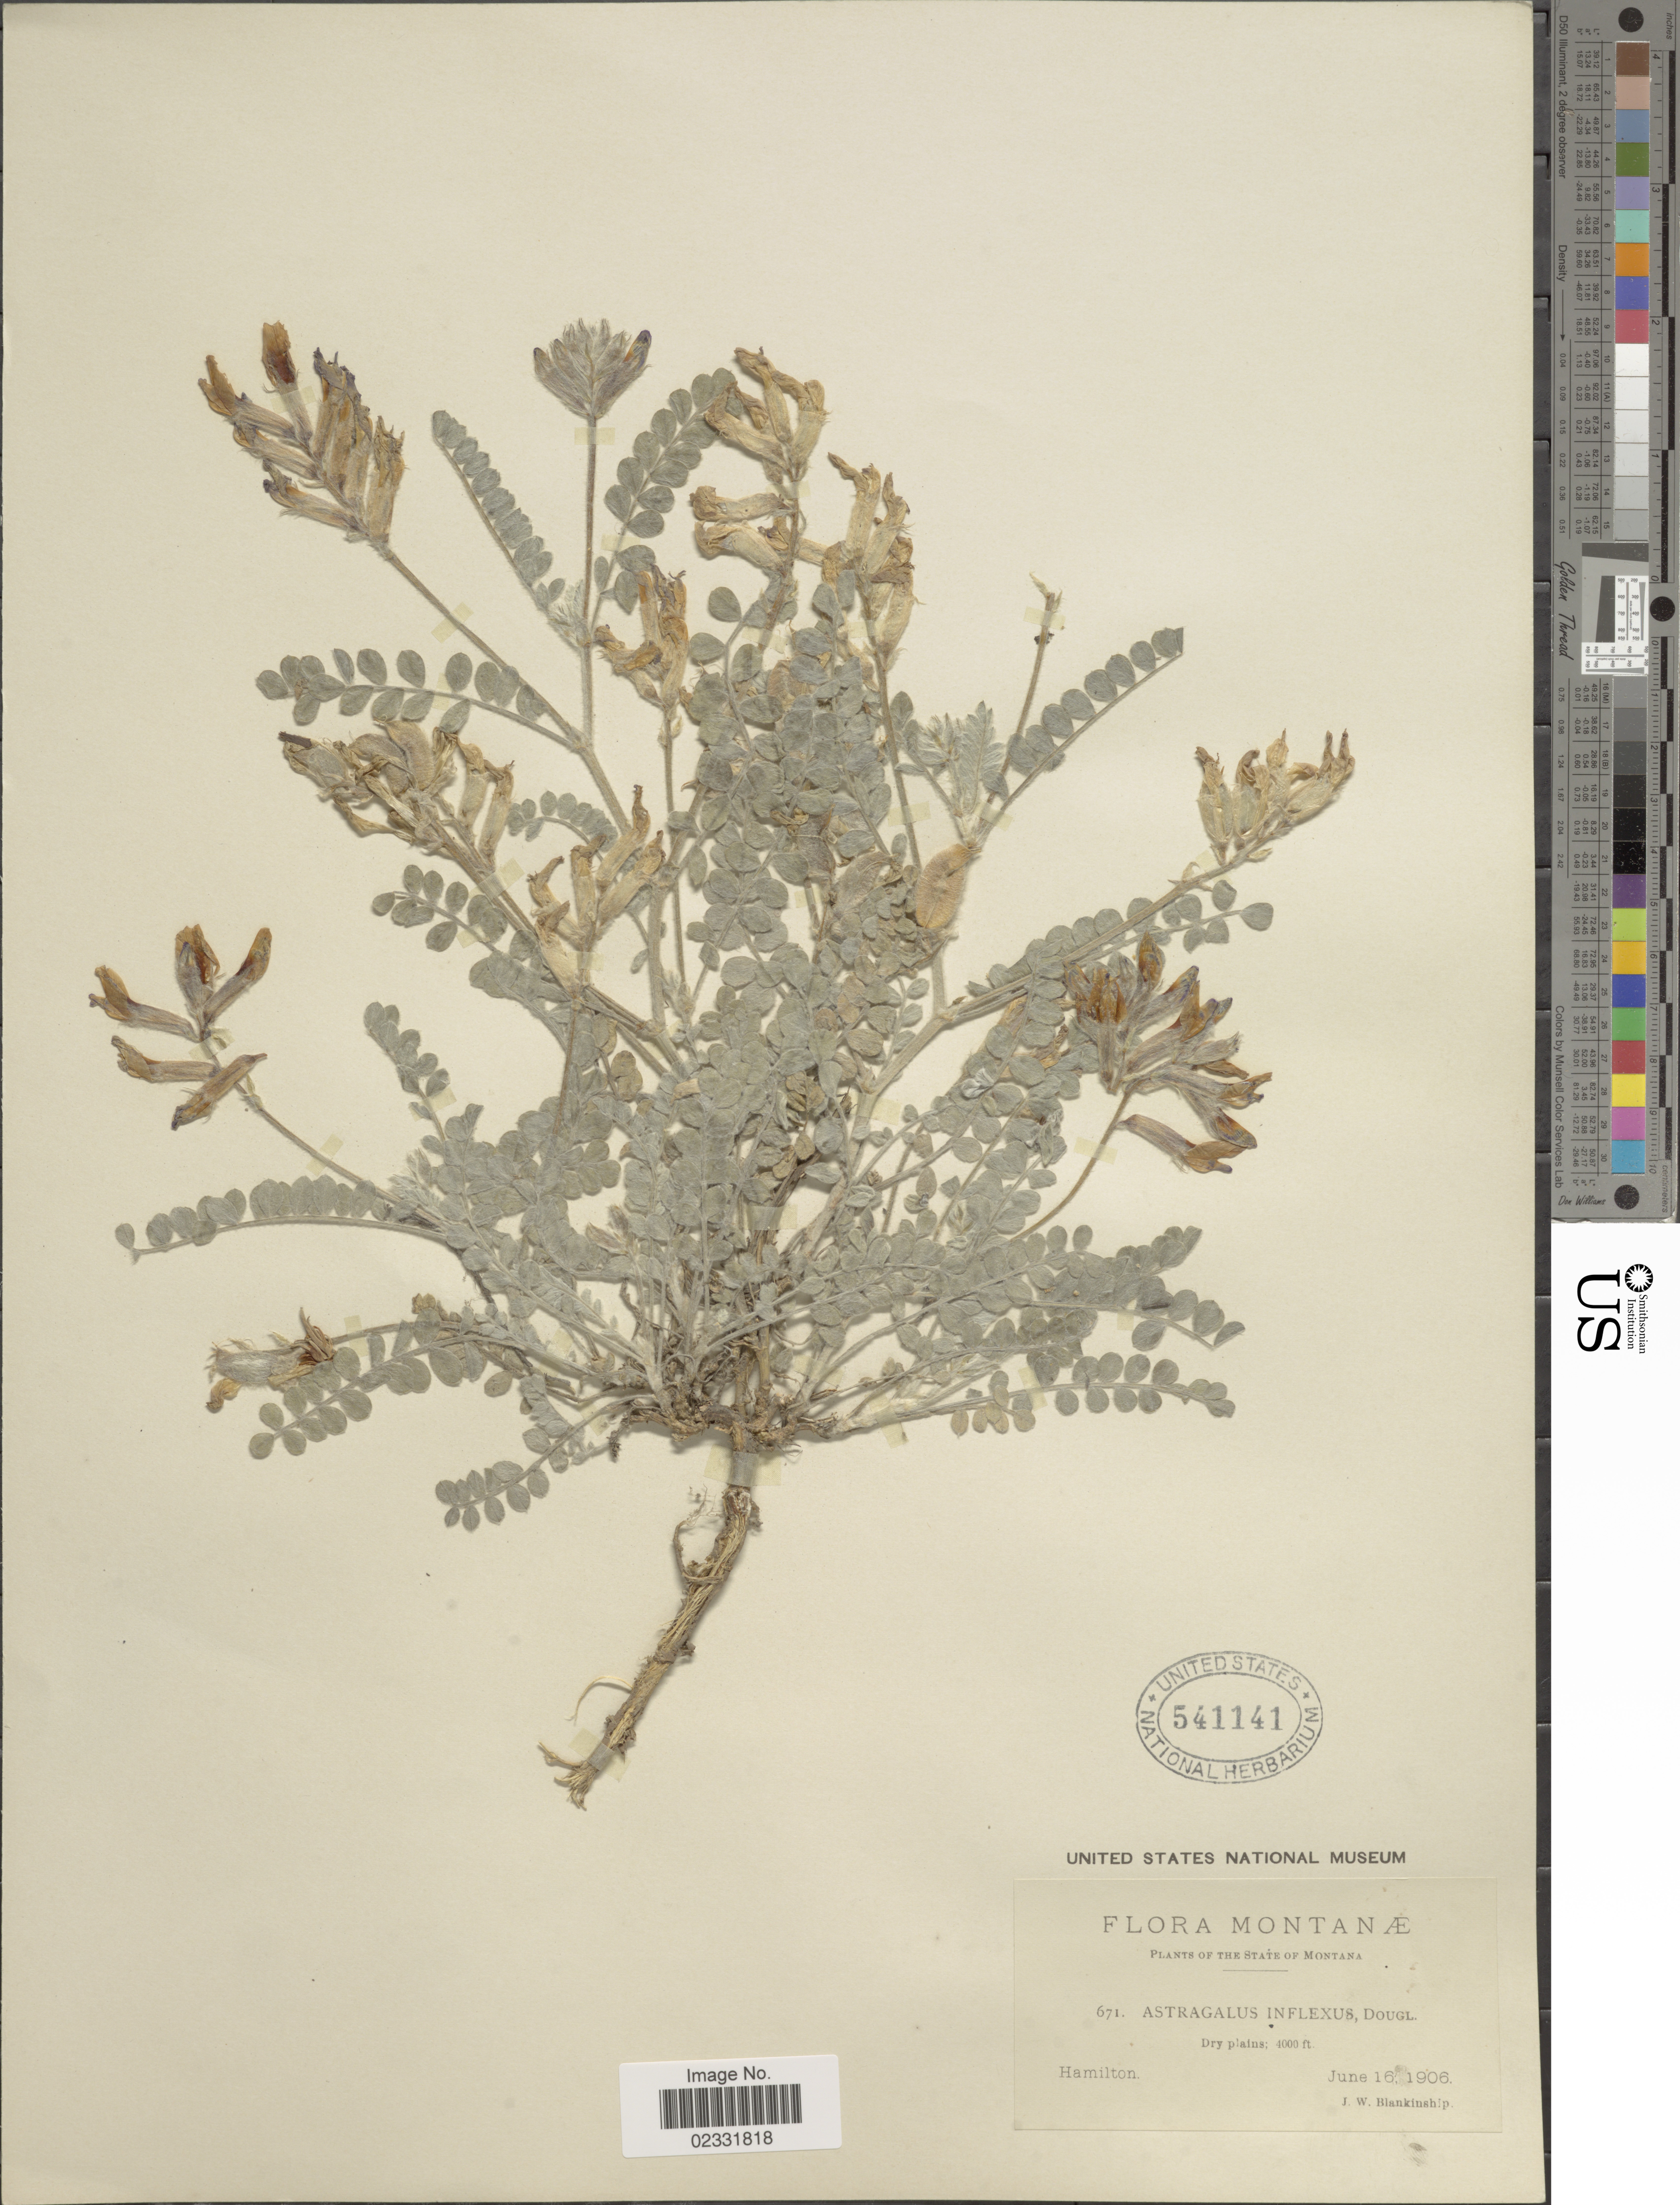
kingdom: Plantae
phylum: Tracheophyta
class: Magnoliopsida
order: Fabales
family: Fabaceae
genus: Astragalus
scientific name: Astragalus inflexus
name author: Douglas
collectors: J. W. Blankinship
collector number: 671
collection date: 1906-06-16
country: United States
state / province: Montana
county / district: Ravalli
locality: Dry plains, Hamilton.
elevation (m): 1219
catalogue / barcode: US 541141